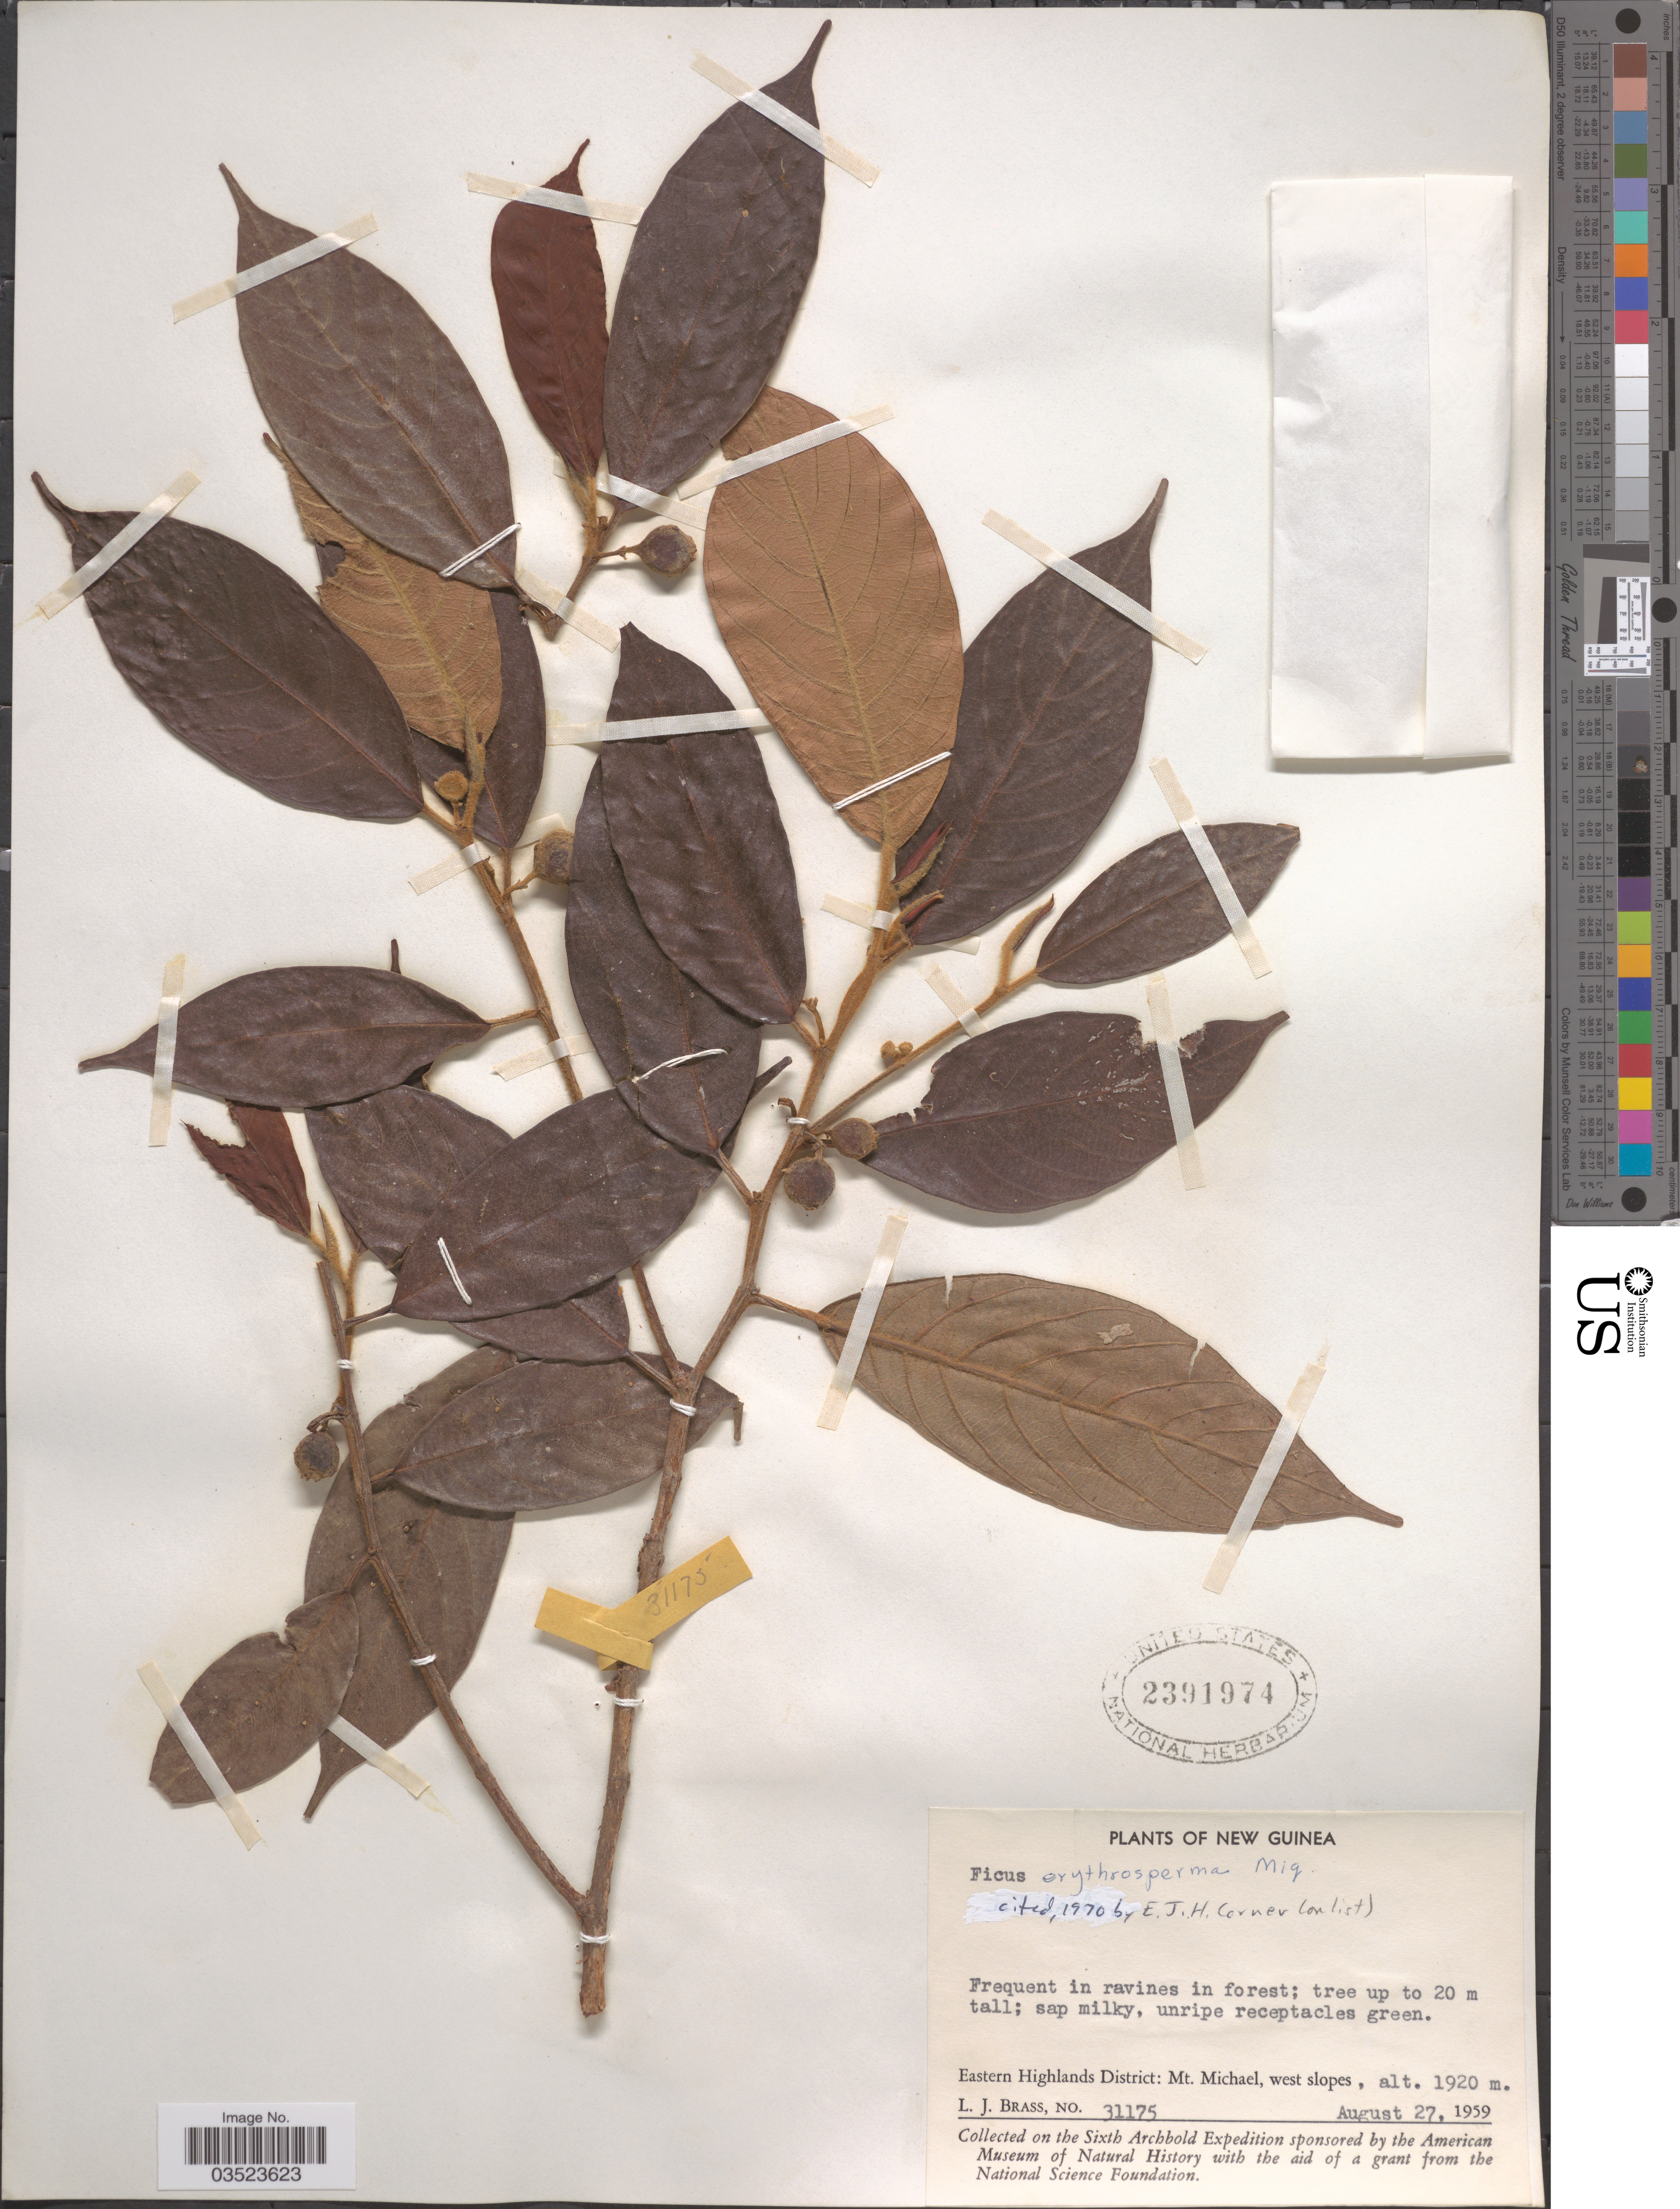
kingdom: Plantae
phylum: Tracheophyta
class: Magnoliopsida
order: Rosales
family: Moraceae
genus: Ficus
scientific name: Ficus erythrosperma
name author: Miq.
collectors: L. J. Brass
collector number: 31175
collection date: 1959-08-27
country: Papua New Guinea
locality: New Guinea. Eastern Highlands District: Mt. Michael, west slopes.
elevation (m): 1920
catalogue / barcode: US 2391974